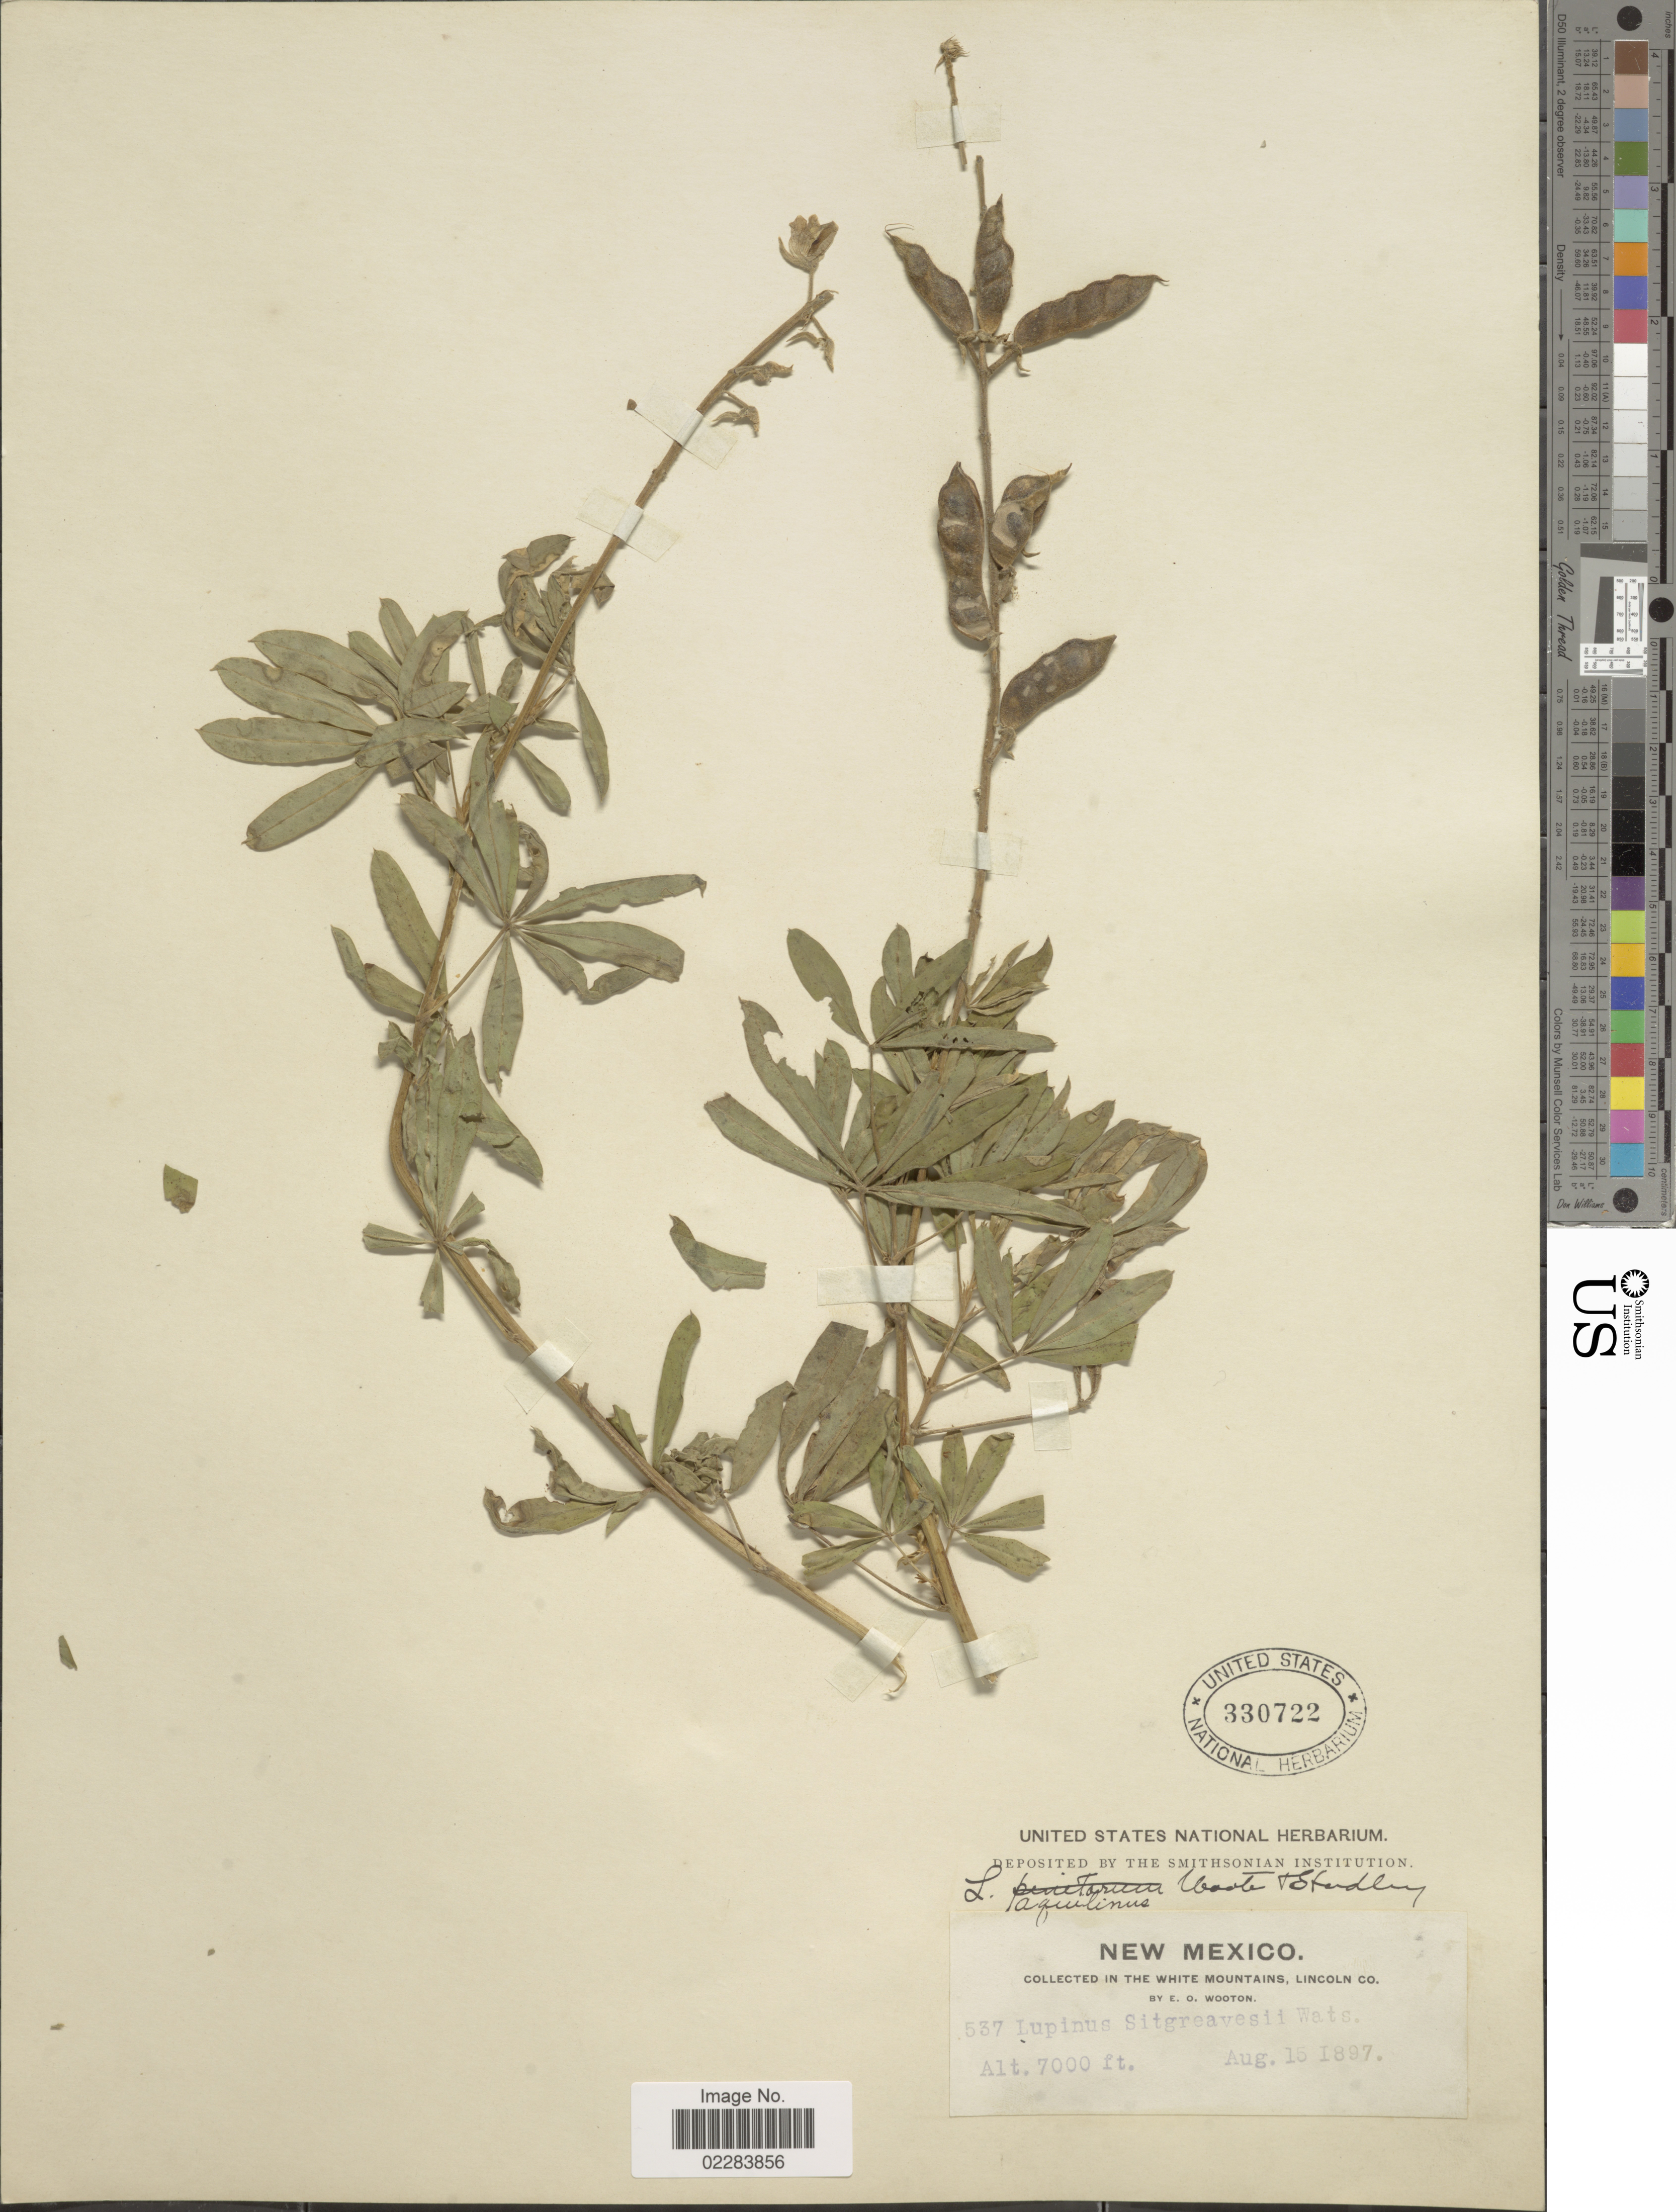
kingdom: Plantae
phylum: Tracheophyta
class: Magnoliopsida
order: Fabales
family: Fabaceae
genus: Lupinus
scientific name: Lupinus aquilinus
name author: Wooton & Standl.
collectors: E. O. Wooton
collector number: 537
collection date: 1897-08-16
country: United States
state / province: New Mexico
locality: The White Mountains, Lincoln Co.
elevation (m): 2134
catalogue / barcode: US 330722